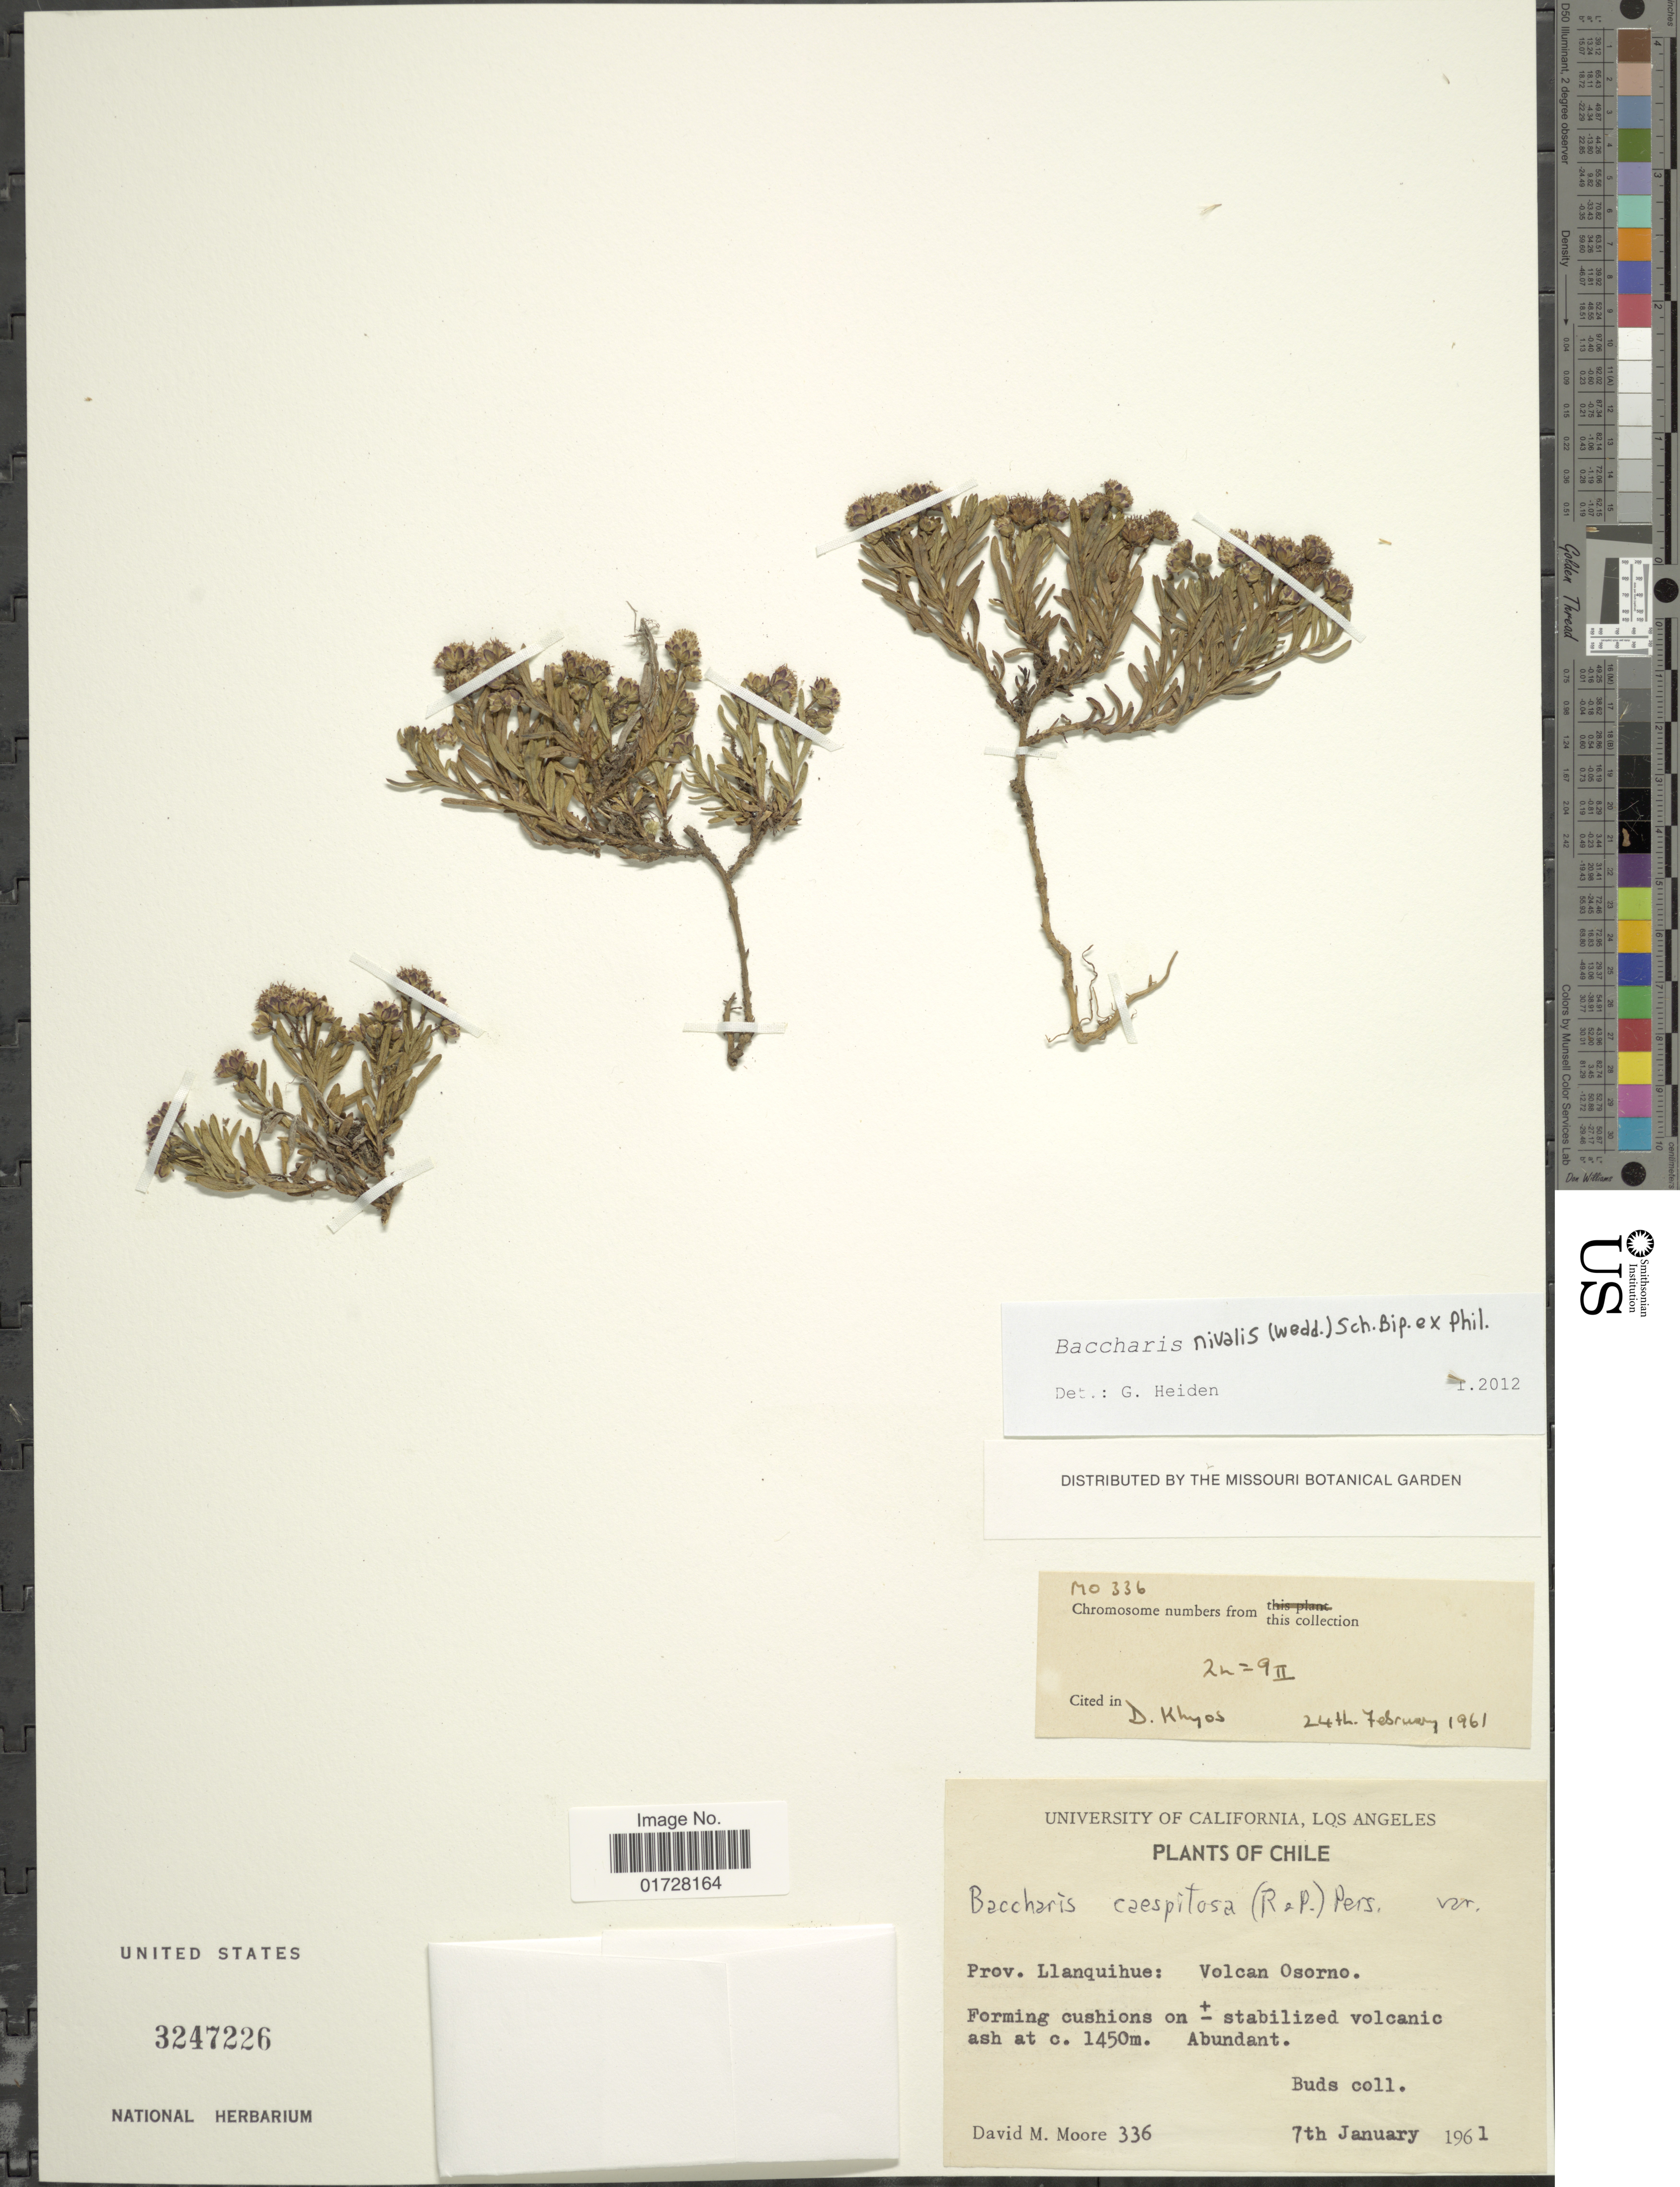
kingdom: Plantae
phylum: Tracheophyta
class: Magnoliopsida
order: Asterales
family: Asteraceae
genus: Baccharis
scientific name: Baccharis nivalis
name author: (Wedd.) Sch. Bip. ex Phil.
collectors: D. Moore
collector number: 336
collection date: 1961-01-07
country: Chile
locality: Prov. Llanquihue, Volcan Osorno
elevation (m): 1450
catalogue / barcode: US 3247226